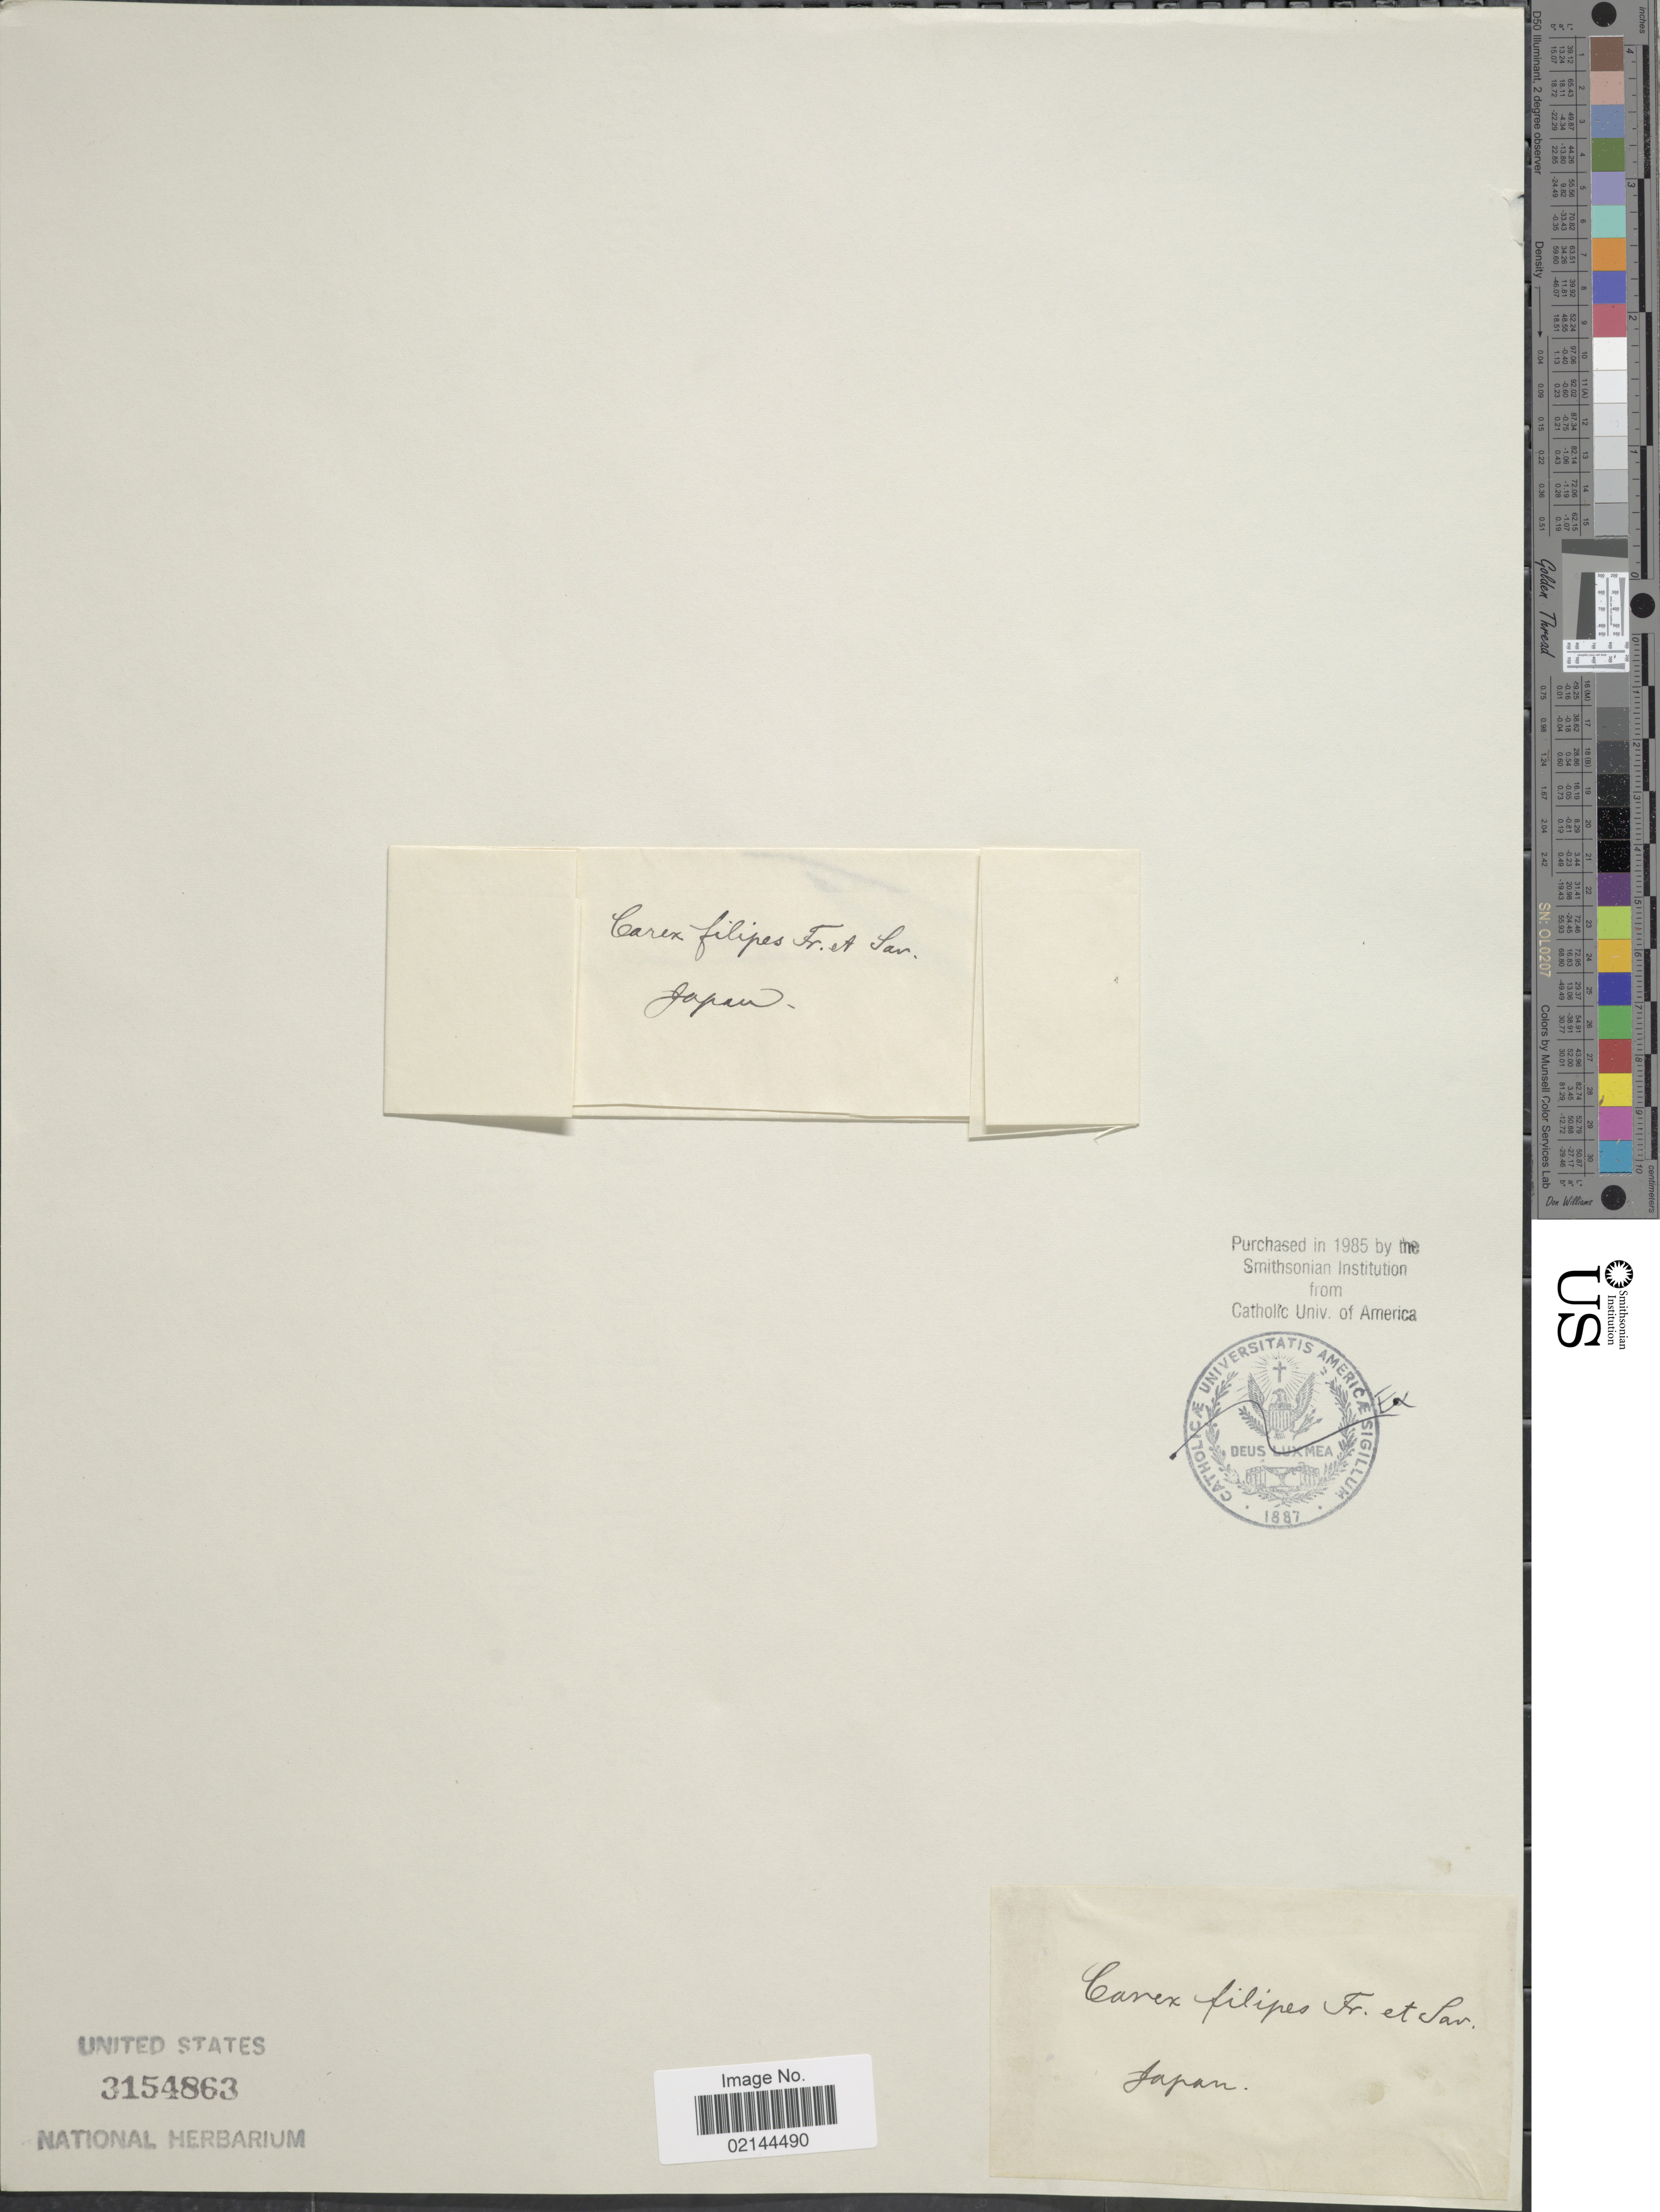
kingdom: Plantae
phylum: Tracheophyta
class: Liliopsida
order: Poales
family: Cyperaceae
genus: Carex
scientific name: Carex filipes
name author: Franch. & Sav.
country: Japan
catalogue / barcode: US 3154863